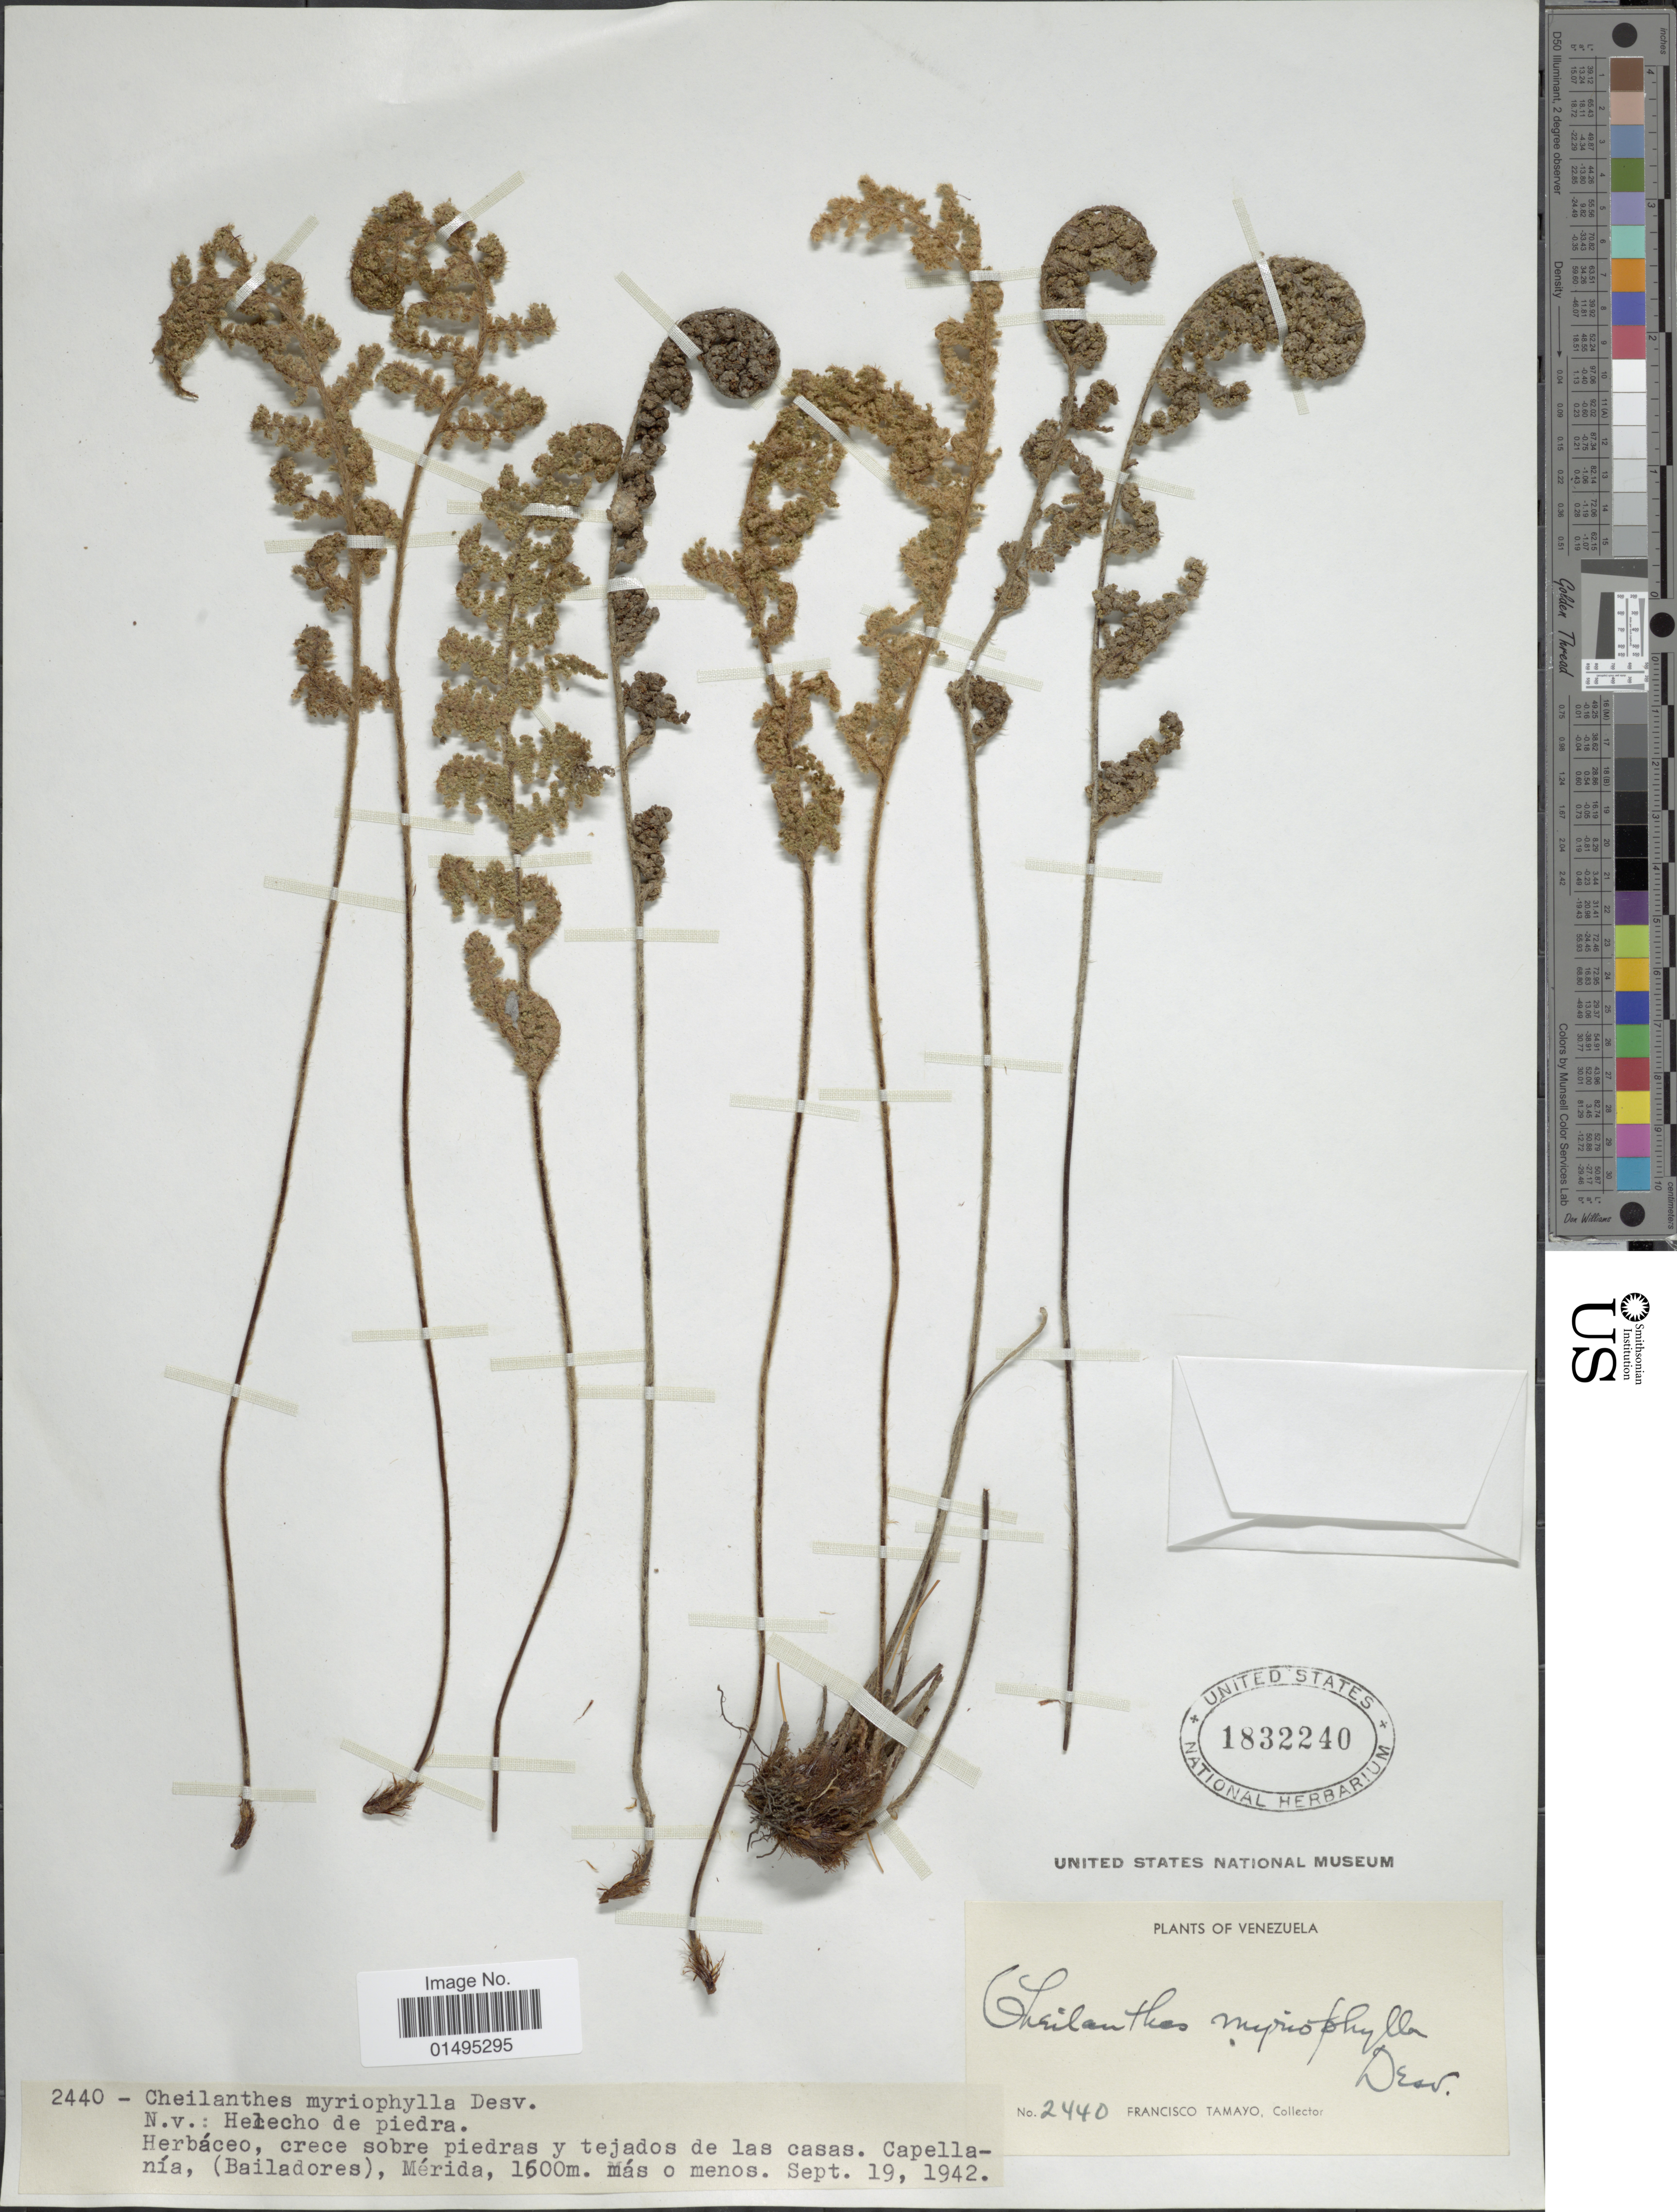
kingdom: Plantae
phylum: Tracheophyta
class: Polypodiopsida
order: Polypodiales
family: Pteridaceae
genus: Myriopteris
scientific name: Myriopteris myriophylla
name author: (Desv.) J. Sm.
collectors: F. Tamayo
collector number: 2440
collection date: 1942-09-19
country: Venezuela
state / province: Mérida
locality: Venezuela, Capallania, (Bailadores), Merida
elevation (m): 1600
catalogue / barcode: US 1832240